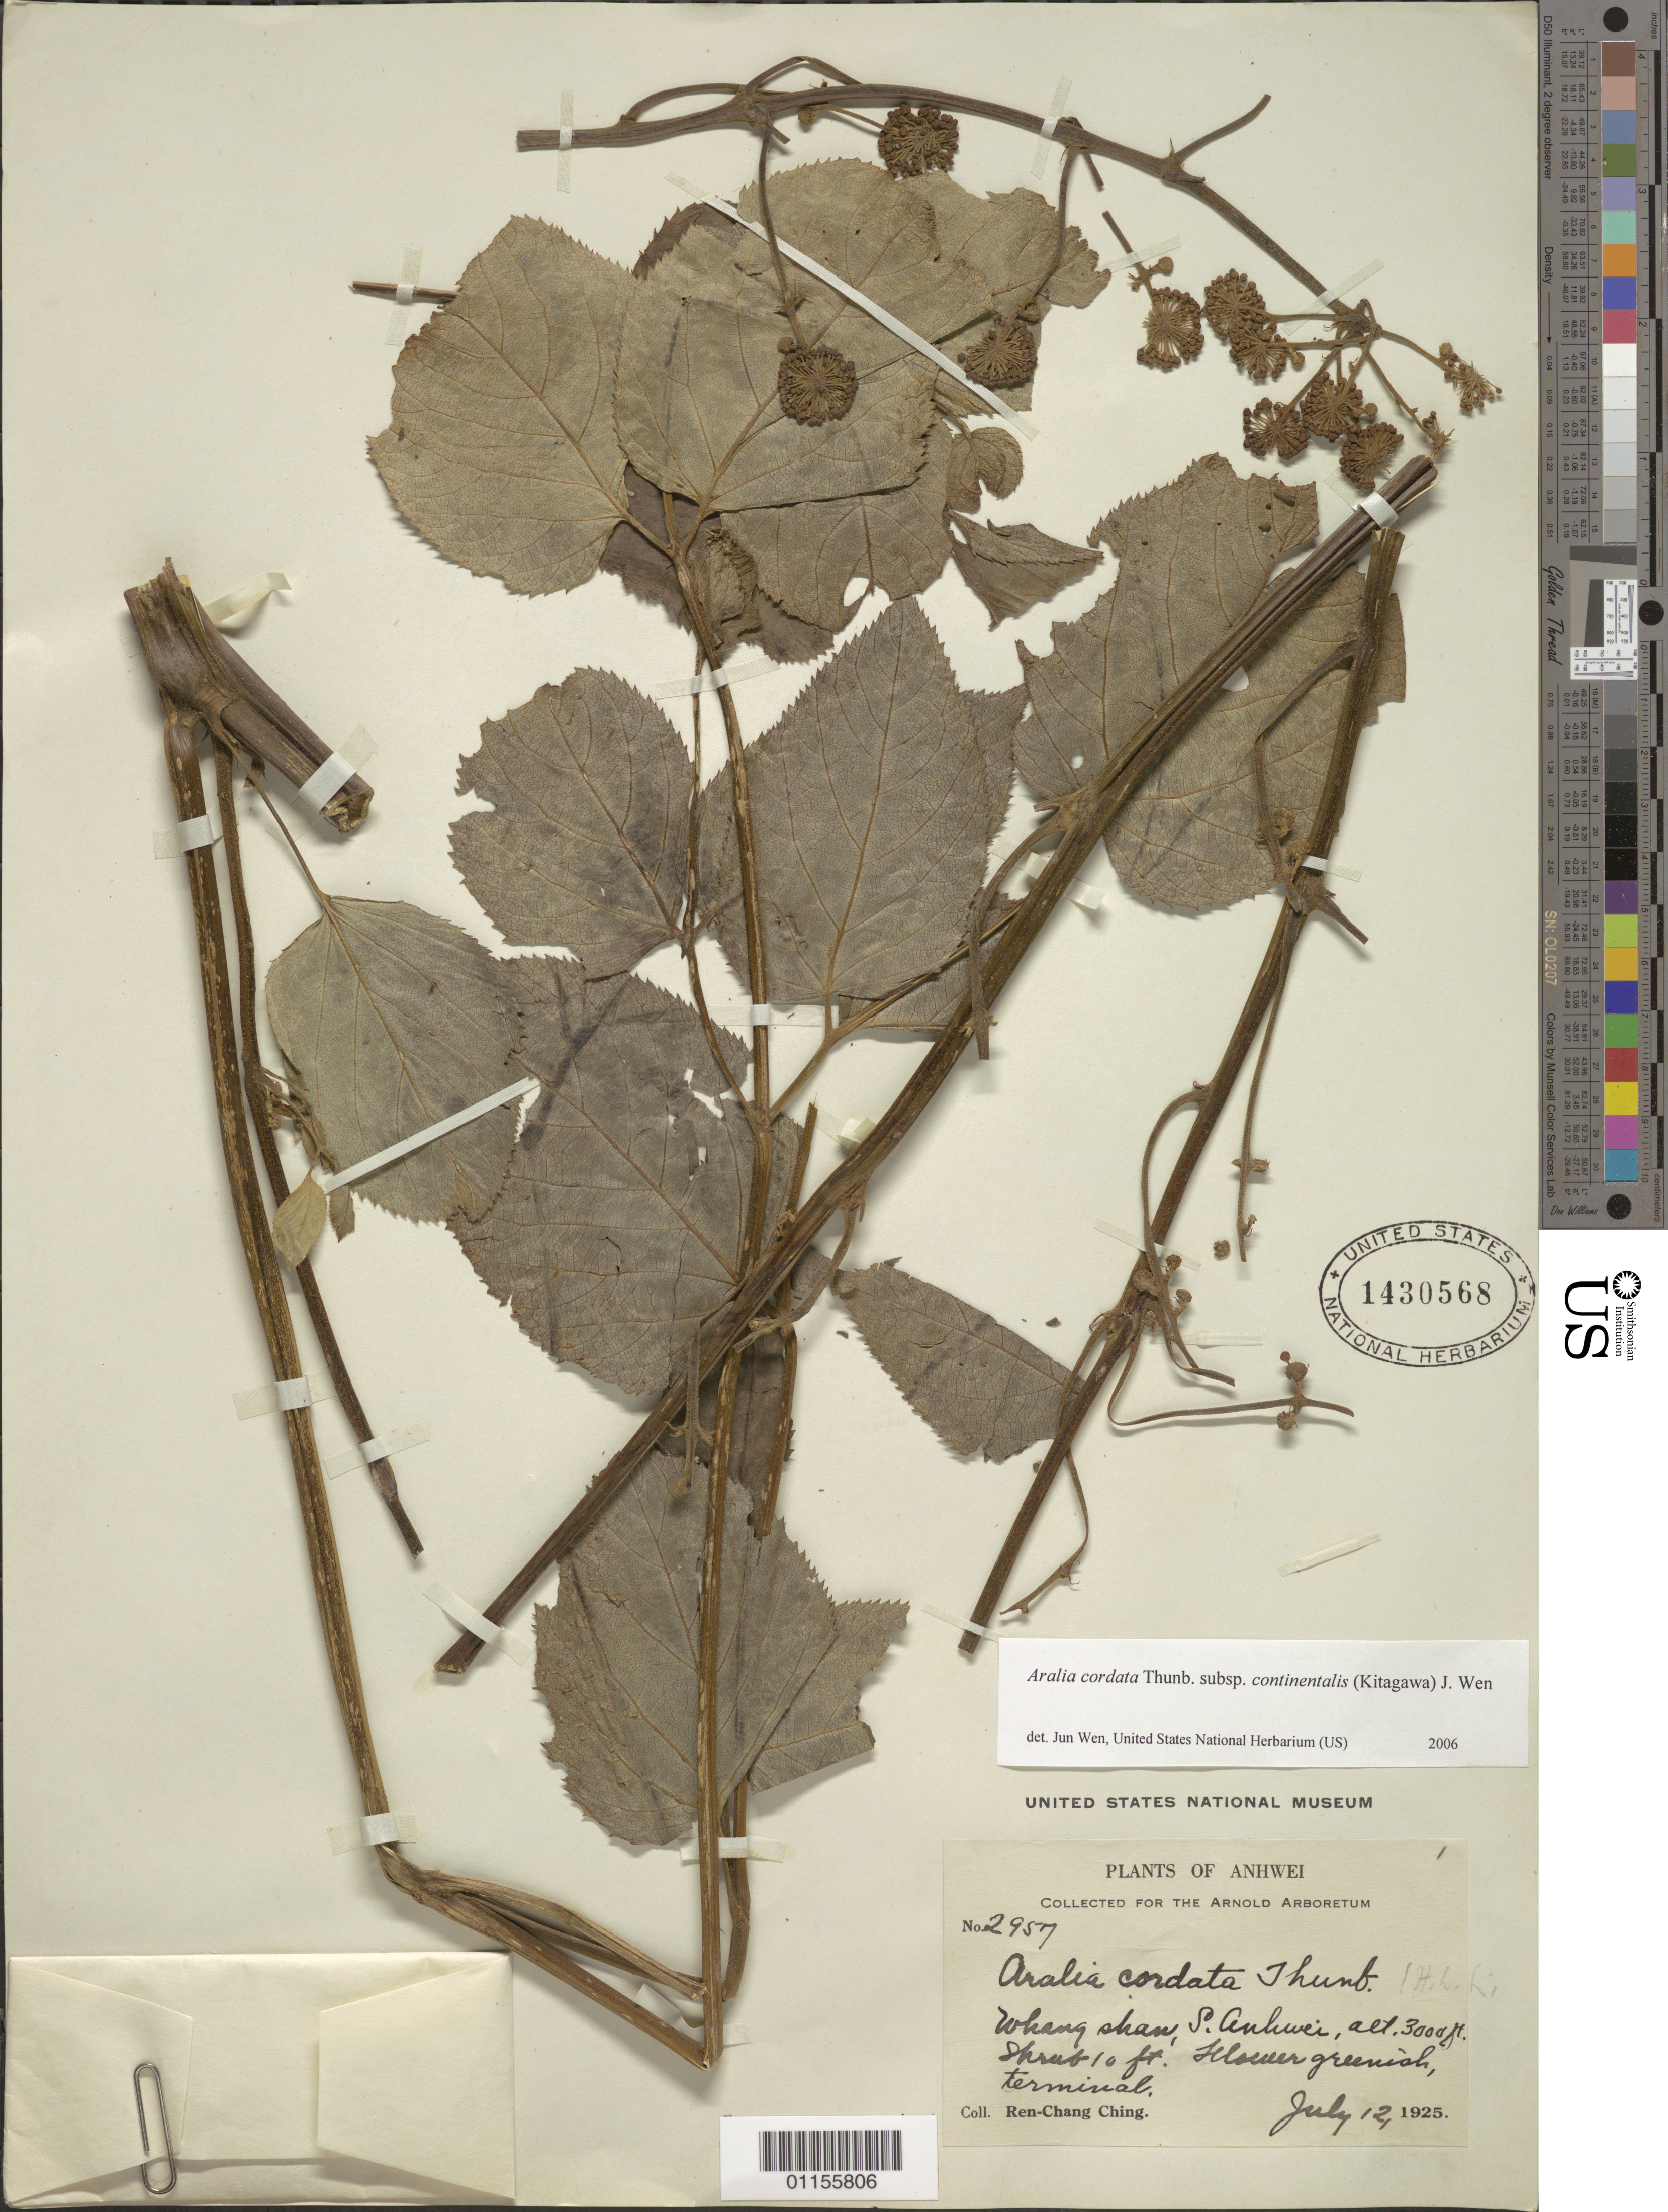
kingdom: Plantae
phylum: Tracheophyta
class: Magnoliopsida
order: Apiales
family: Araliaceae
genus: Aralia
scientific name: Aralia cordata subsp. continentalis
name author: (Kitag.) J. Wen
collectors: R. C. Ching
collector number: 2957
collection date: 1925-07-12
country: China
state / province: Anhui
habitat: Shrub.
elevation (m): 914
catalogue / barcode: US 1430568